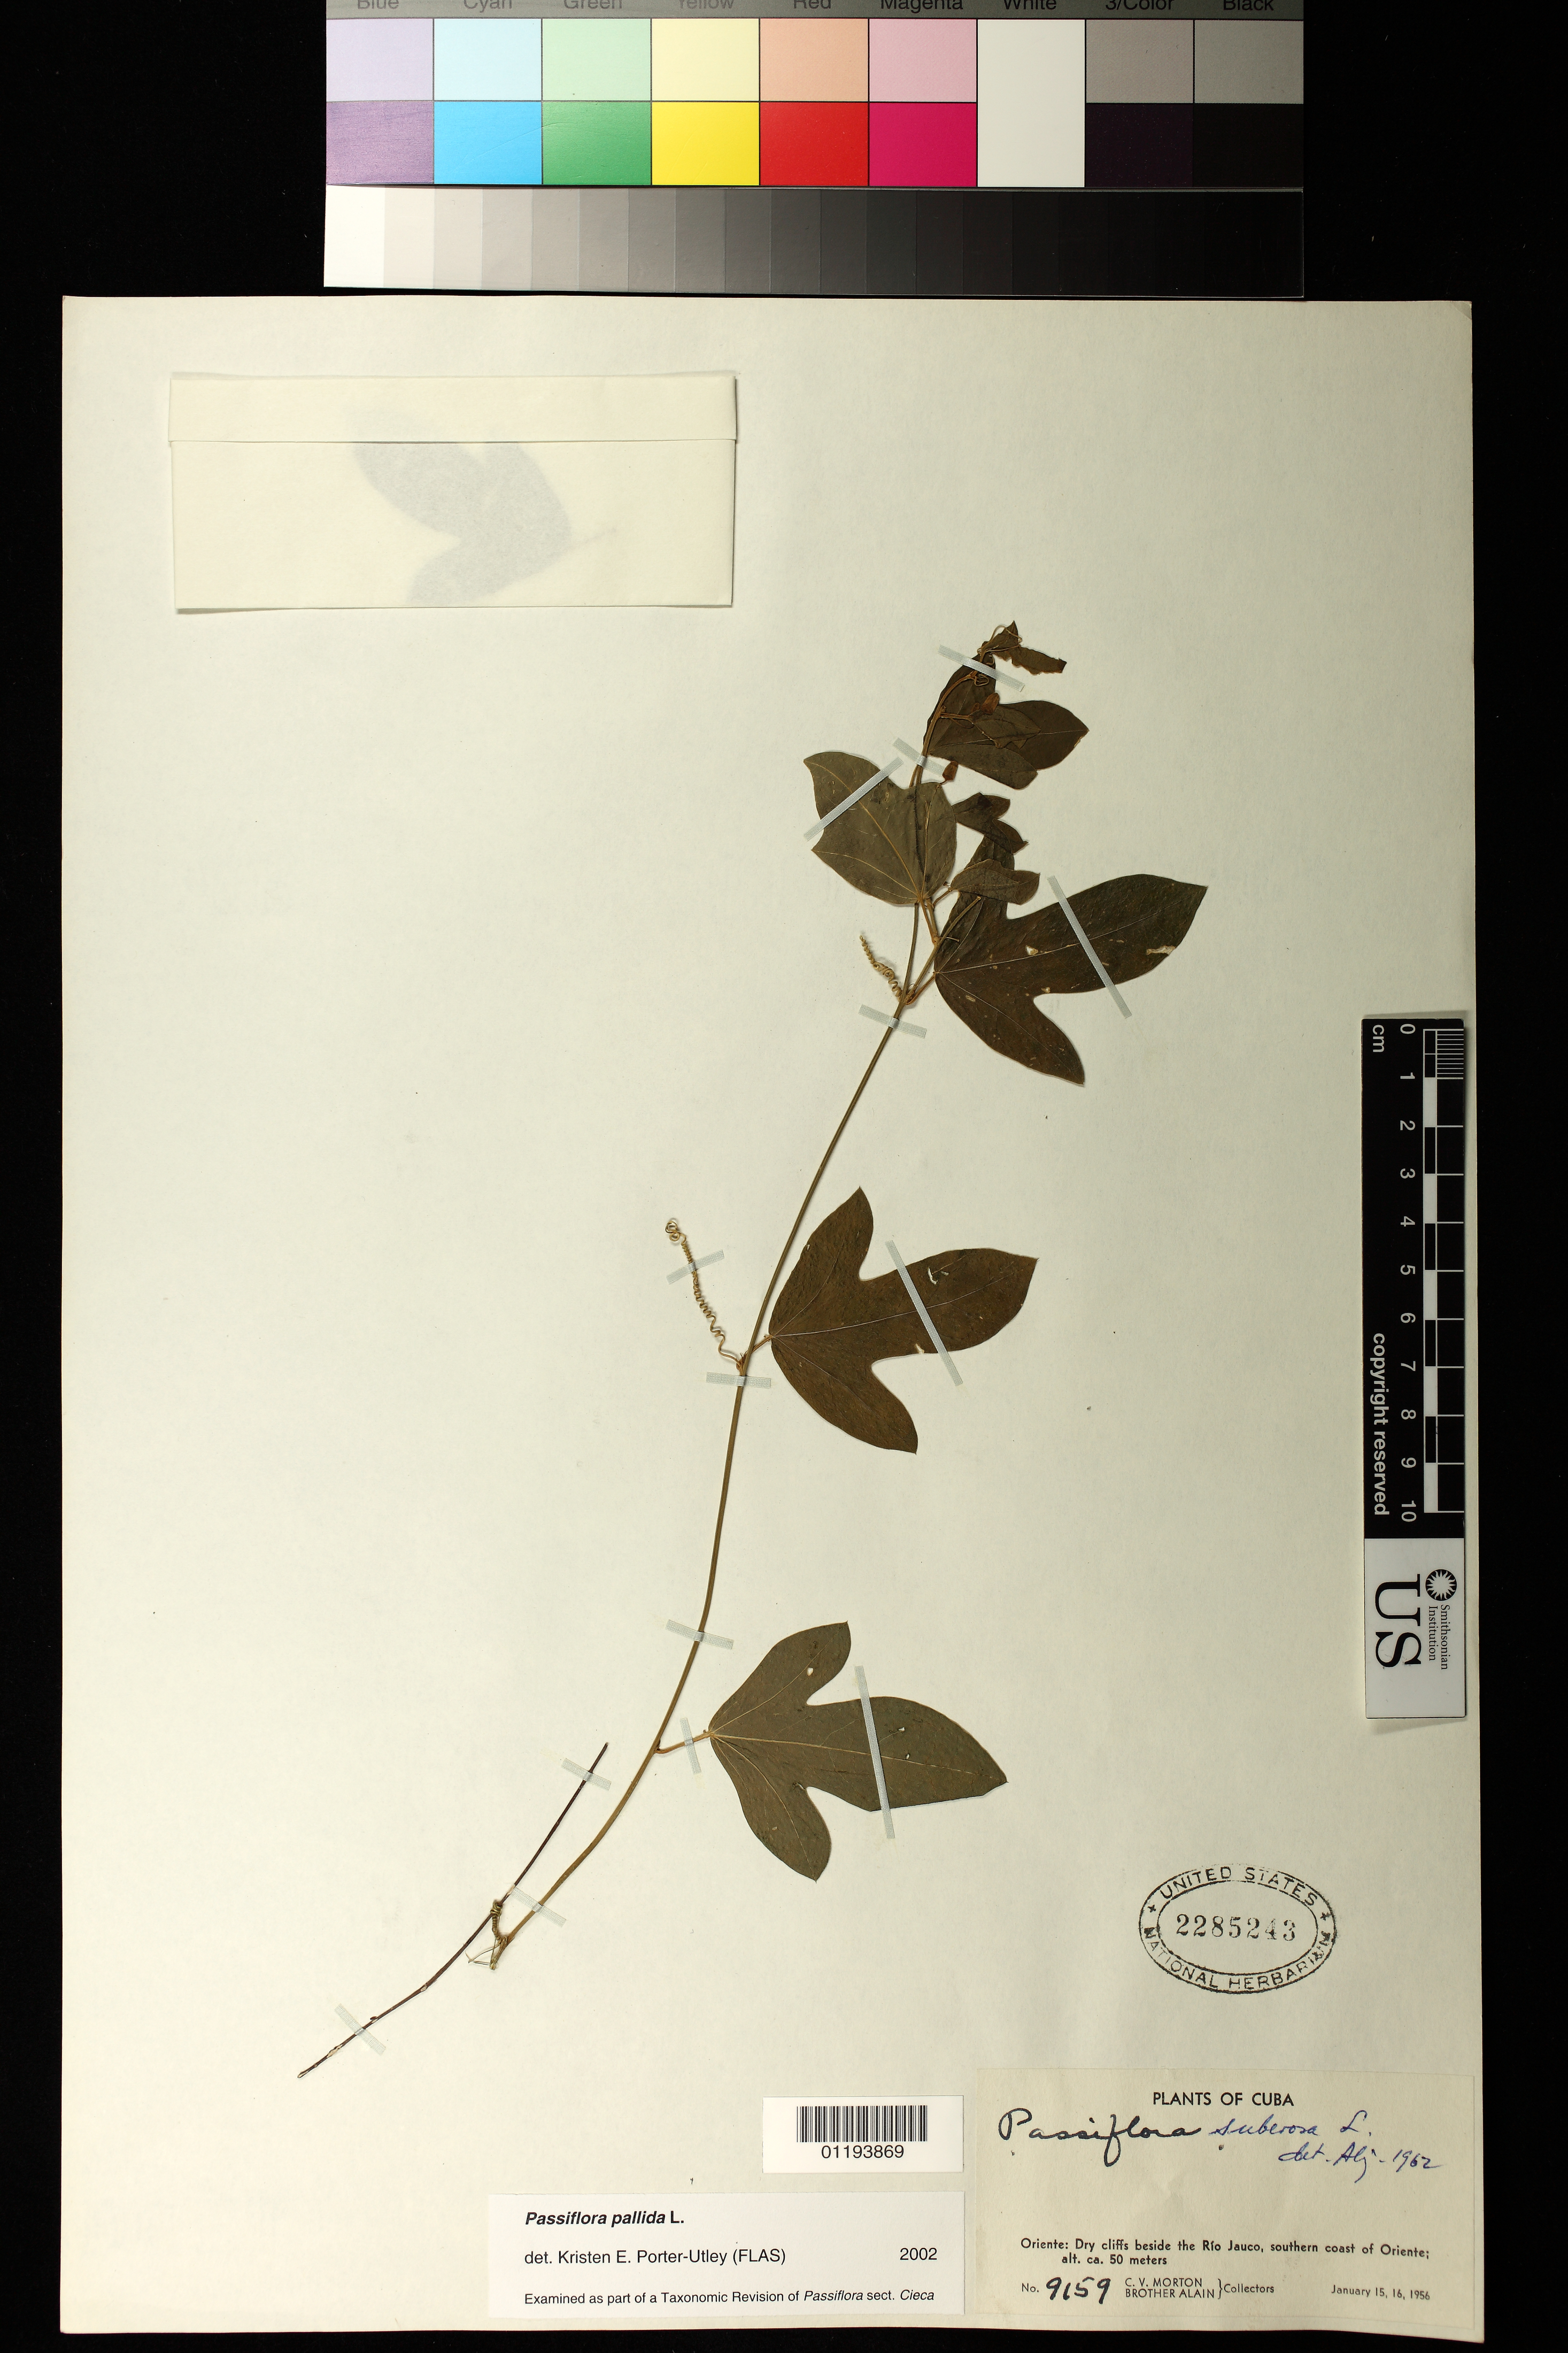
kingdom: Plantae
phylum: Tracheophyta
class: Magnoliopsida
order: Malpighiales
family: Passifloraceae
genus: Passiflora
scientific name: Passiflora pallida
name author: L.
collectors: C. V. Morton & A. H. Liogier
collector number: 9159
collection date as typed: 1956 Jan 15 1956 Jan 16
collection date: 1956-01-15/1956-01-16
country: Cuba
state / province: Guantánamo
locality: Oriente: Dry cliffs beside the Rio Jauco, southern coast of Oriente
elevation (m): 50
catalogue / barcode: US 2285243